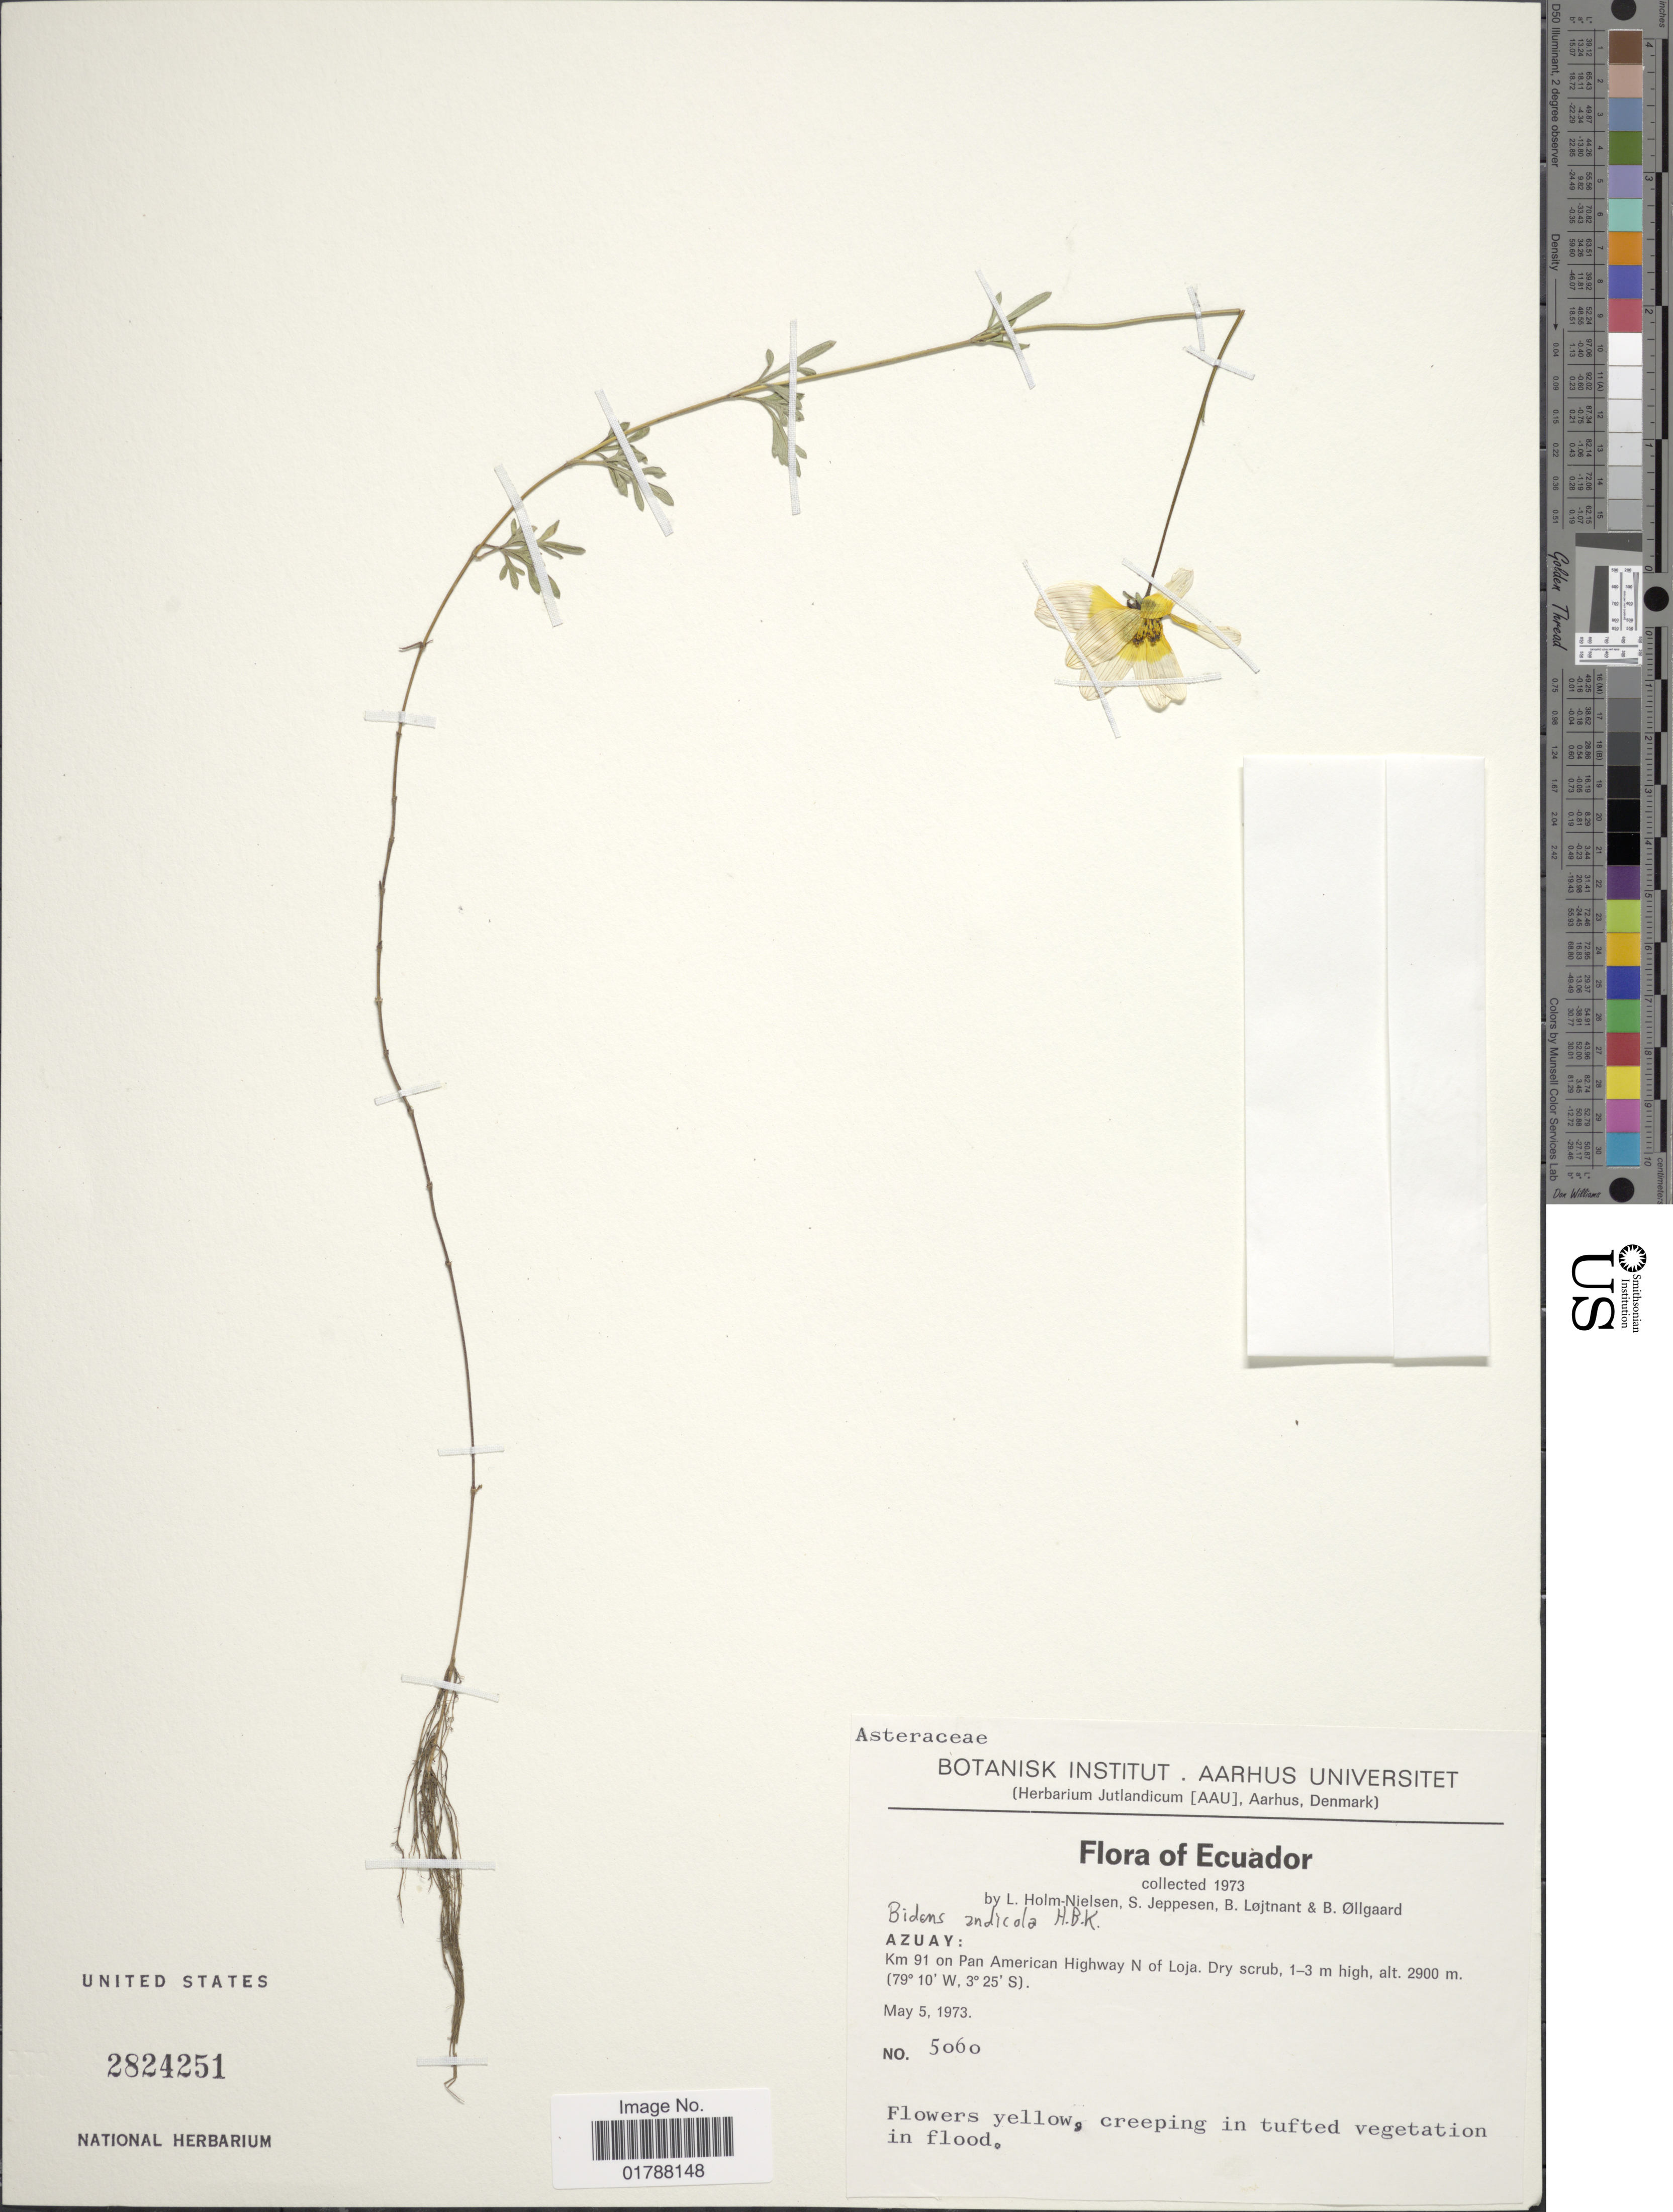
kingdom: Plantae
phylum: Tracheophyta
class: Magnoliopsida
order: Asterales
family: Asteraceae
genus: Bidens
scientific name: Bidens andicola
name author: Kunth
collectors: L. B. Holm-Nielsen, S. Jeppesen, B. Löjtnant & B. Øllgaard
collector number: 5060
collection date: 1973-05-05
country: Ecuador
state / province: Azuay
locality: Azuay: Km 91 on Pan American Highway N of Loja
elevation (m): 2900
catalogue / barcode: US 2824251